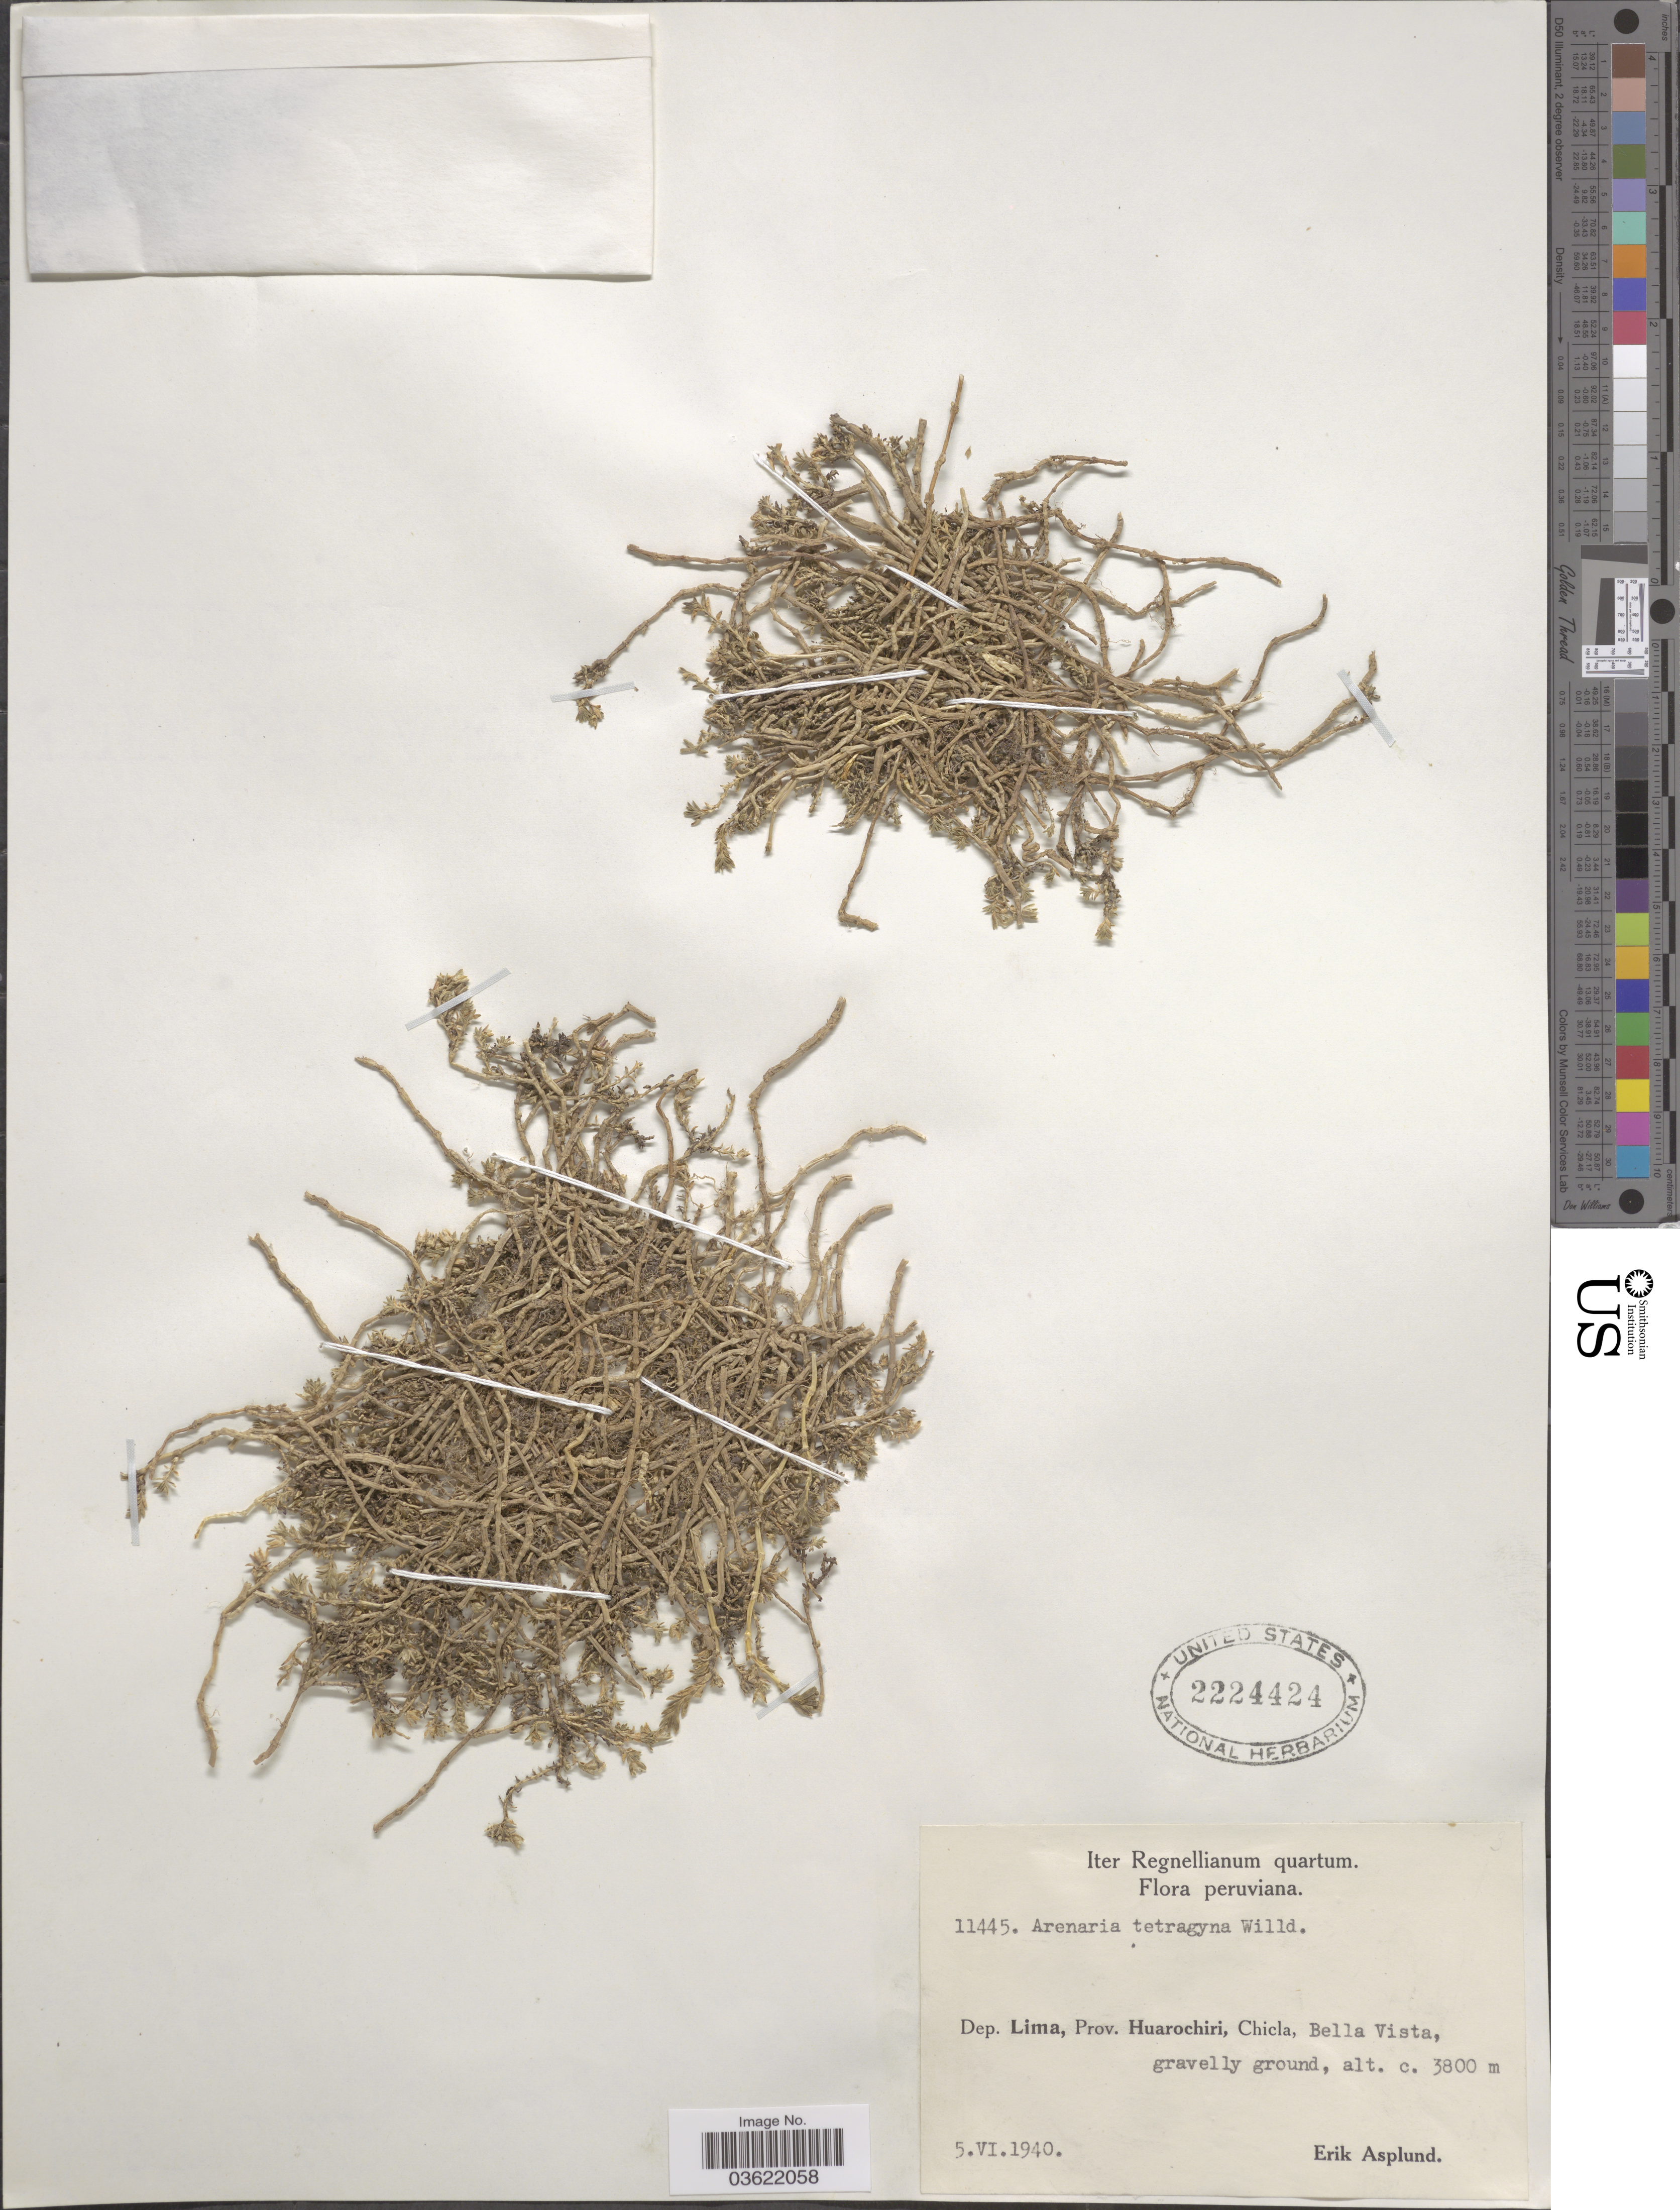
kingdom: Plantae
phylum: Tracheophyta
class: Magnoliopsida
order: Caryophyllales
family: Caryophyllaceae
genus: Arenaria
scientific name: Arenaria tetragyna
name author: Willd. ex D.F.K. Schltdl.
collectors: E. Asplund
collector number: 11445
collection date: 1940-06-05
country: Peru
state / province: Lima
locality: Dep. Lima, Prov. Huarochiri, Chicla, Bella Vista.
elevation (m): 3800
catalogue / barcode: US 2224424